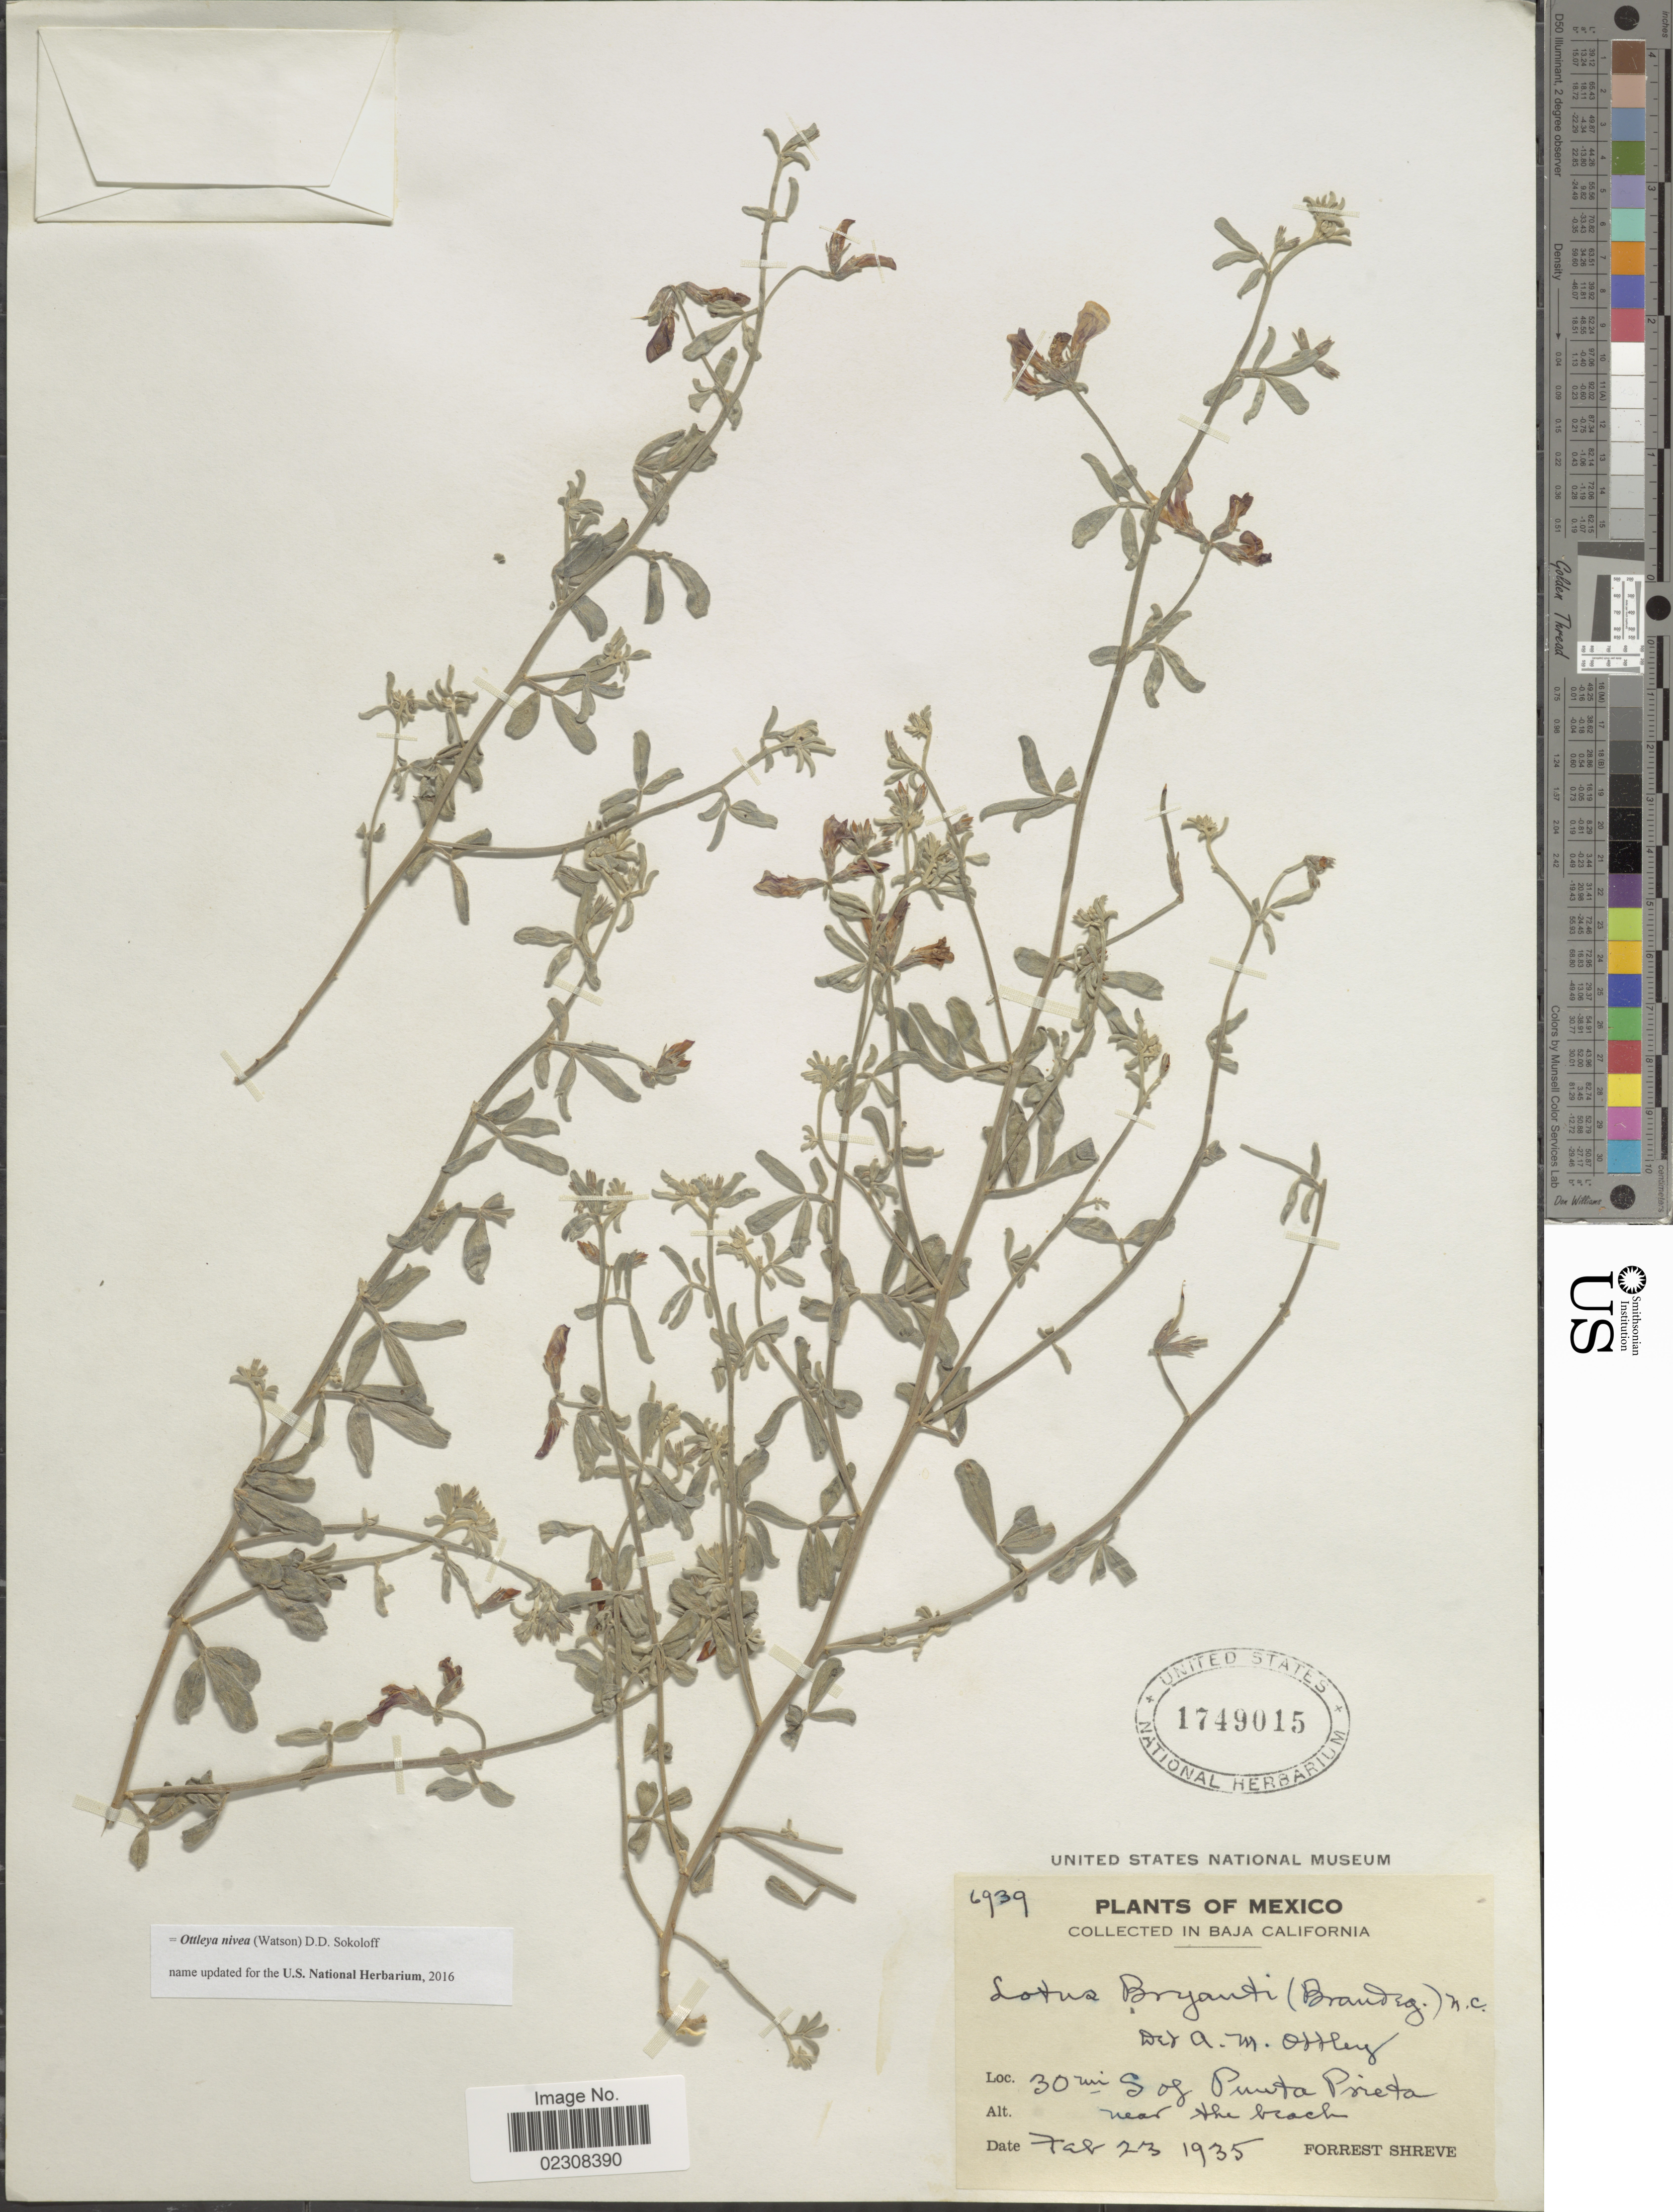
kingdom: Plantae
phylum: Tracheophyta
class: Magnoliopsida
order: Fabales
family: Fabaceae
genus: Ottleya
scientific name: Ottleya nivea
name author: (Watson) D.D. Sokoloff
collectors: F. Shreve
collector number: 6939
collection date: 1935-02-23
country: Mexico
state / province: Baja California Norte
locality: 30 mi S of Punta Prieta nea the beach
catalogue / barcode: US 1749015